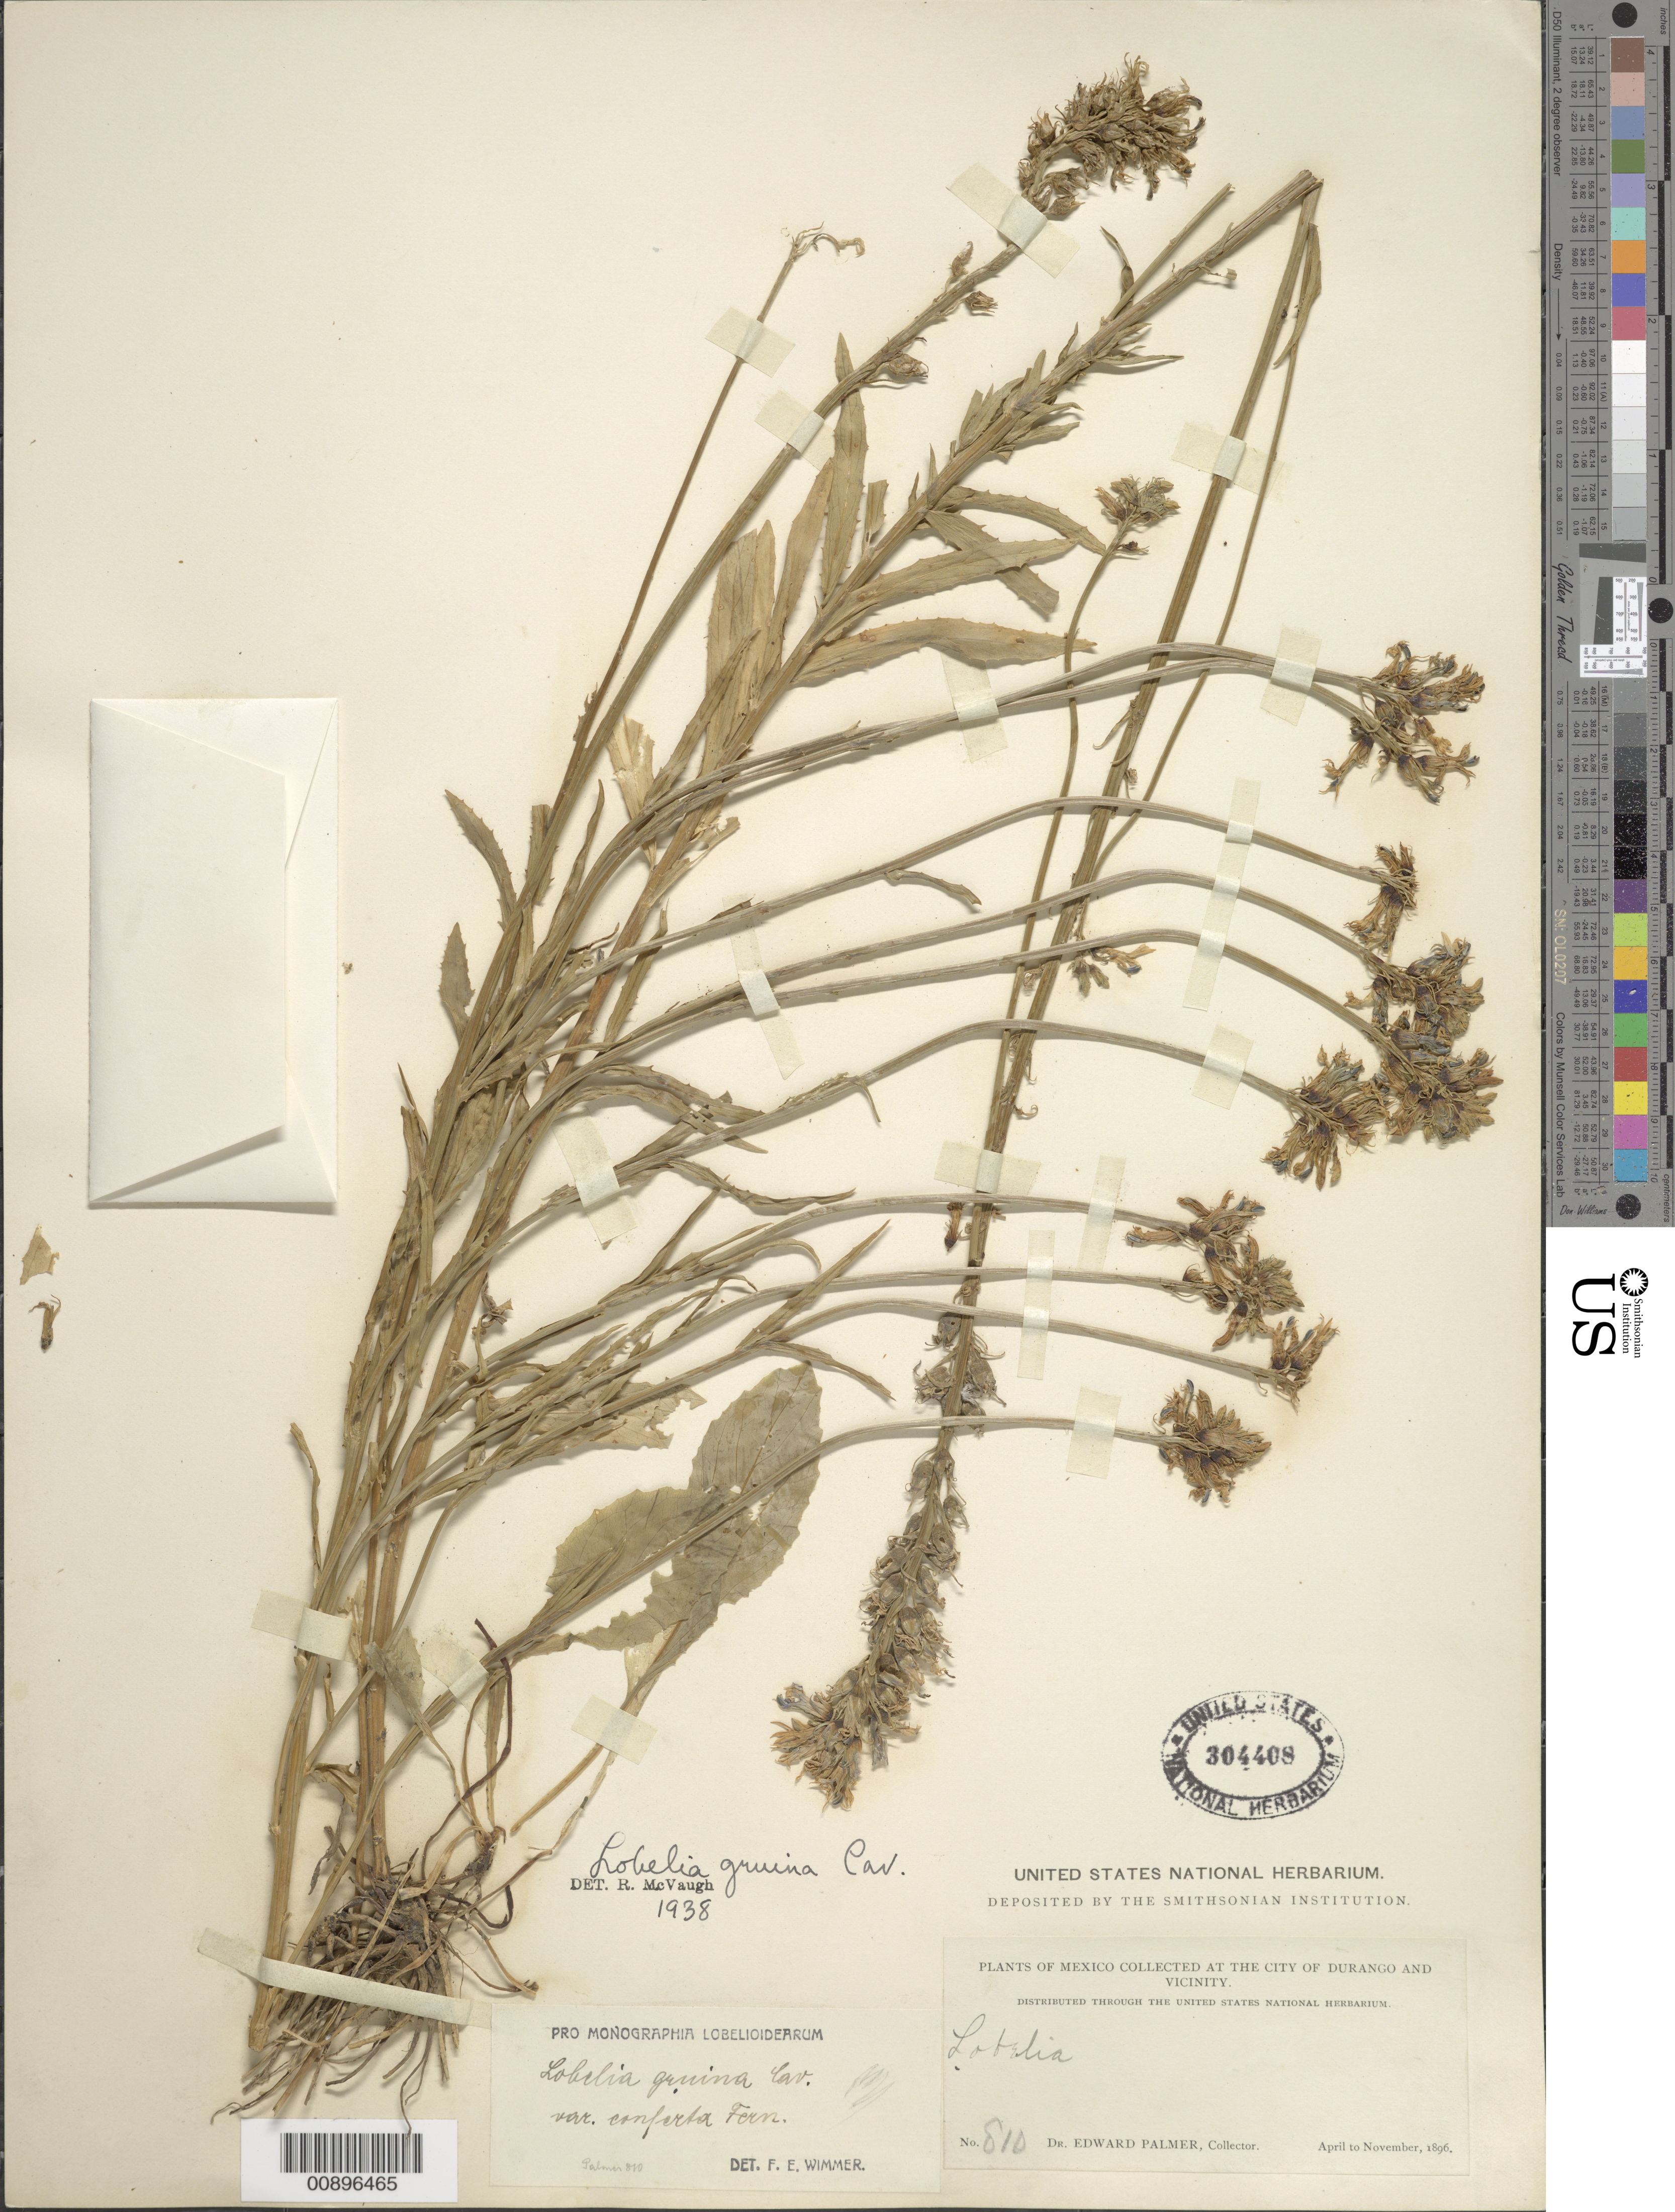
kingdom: Plantae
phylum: Tracheophyta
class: Magnoliopsida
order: Asterales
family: Campanulaceae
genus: Lobelia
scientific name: Lobelia gruina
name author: Cav.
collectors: E. Palmer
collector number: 810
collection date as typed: Apr 1896 to -- Nov 1896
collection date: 1896-04/1896-11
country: Mexico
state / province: Durango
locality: City of Durango and vicinity.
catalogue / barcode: US 304408